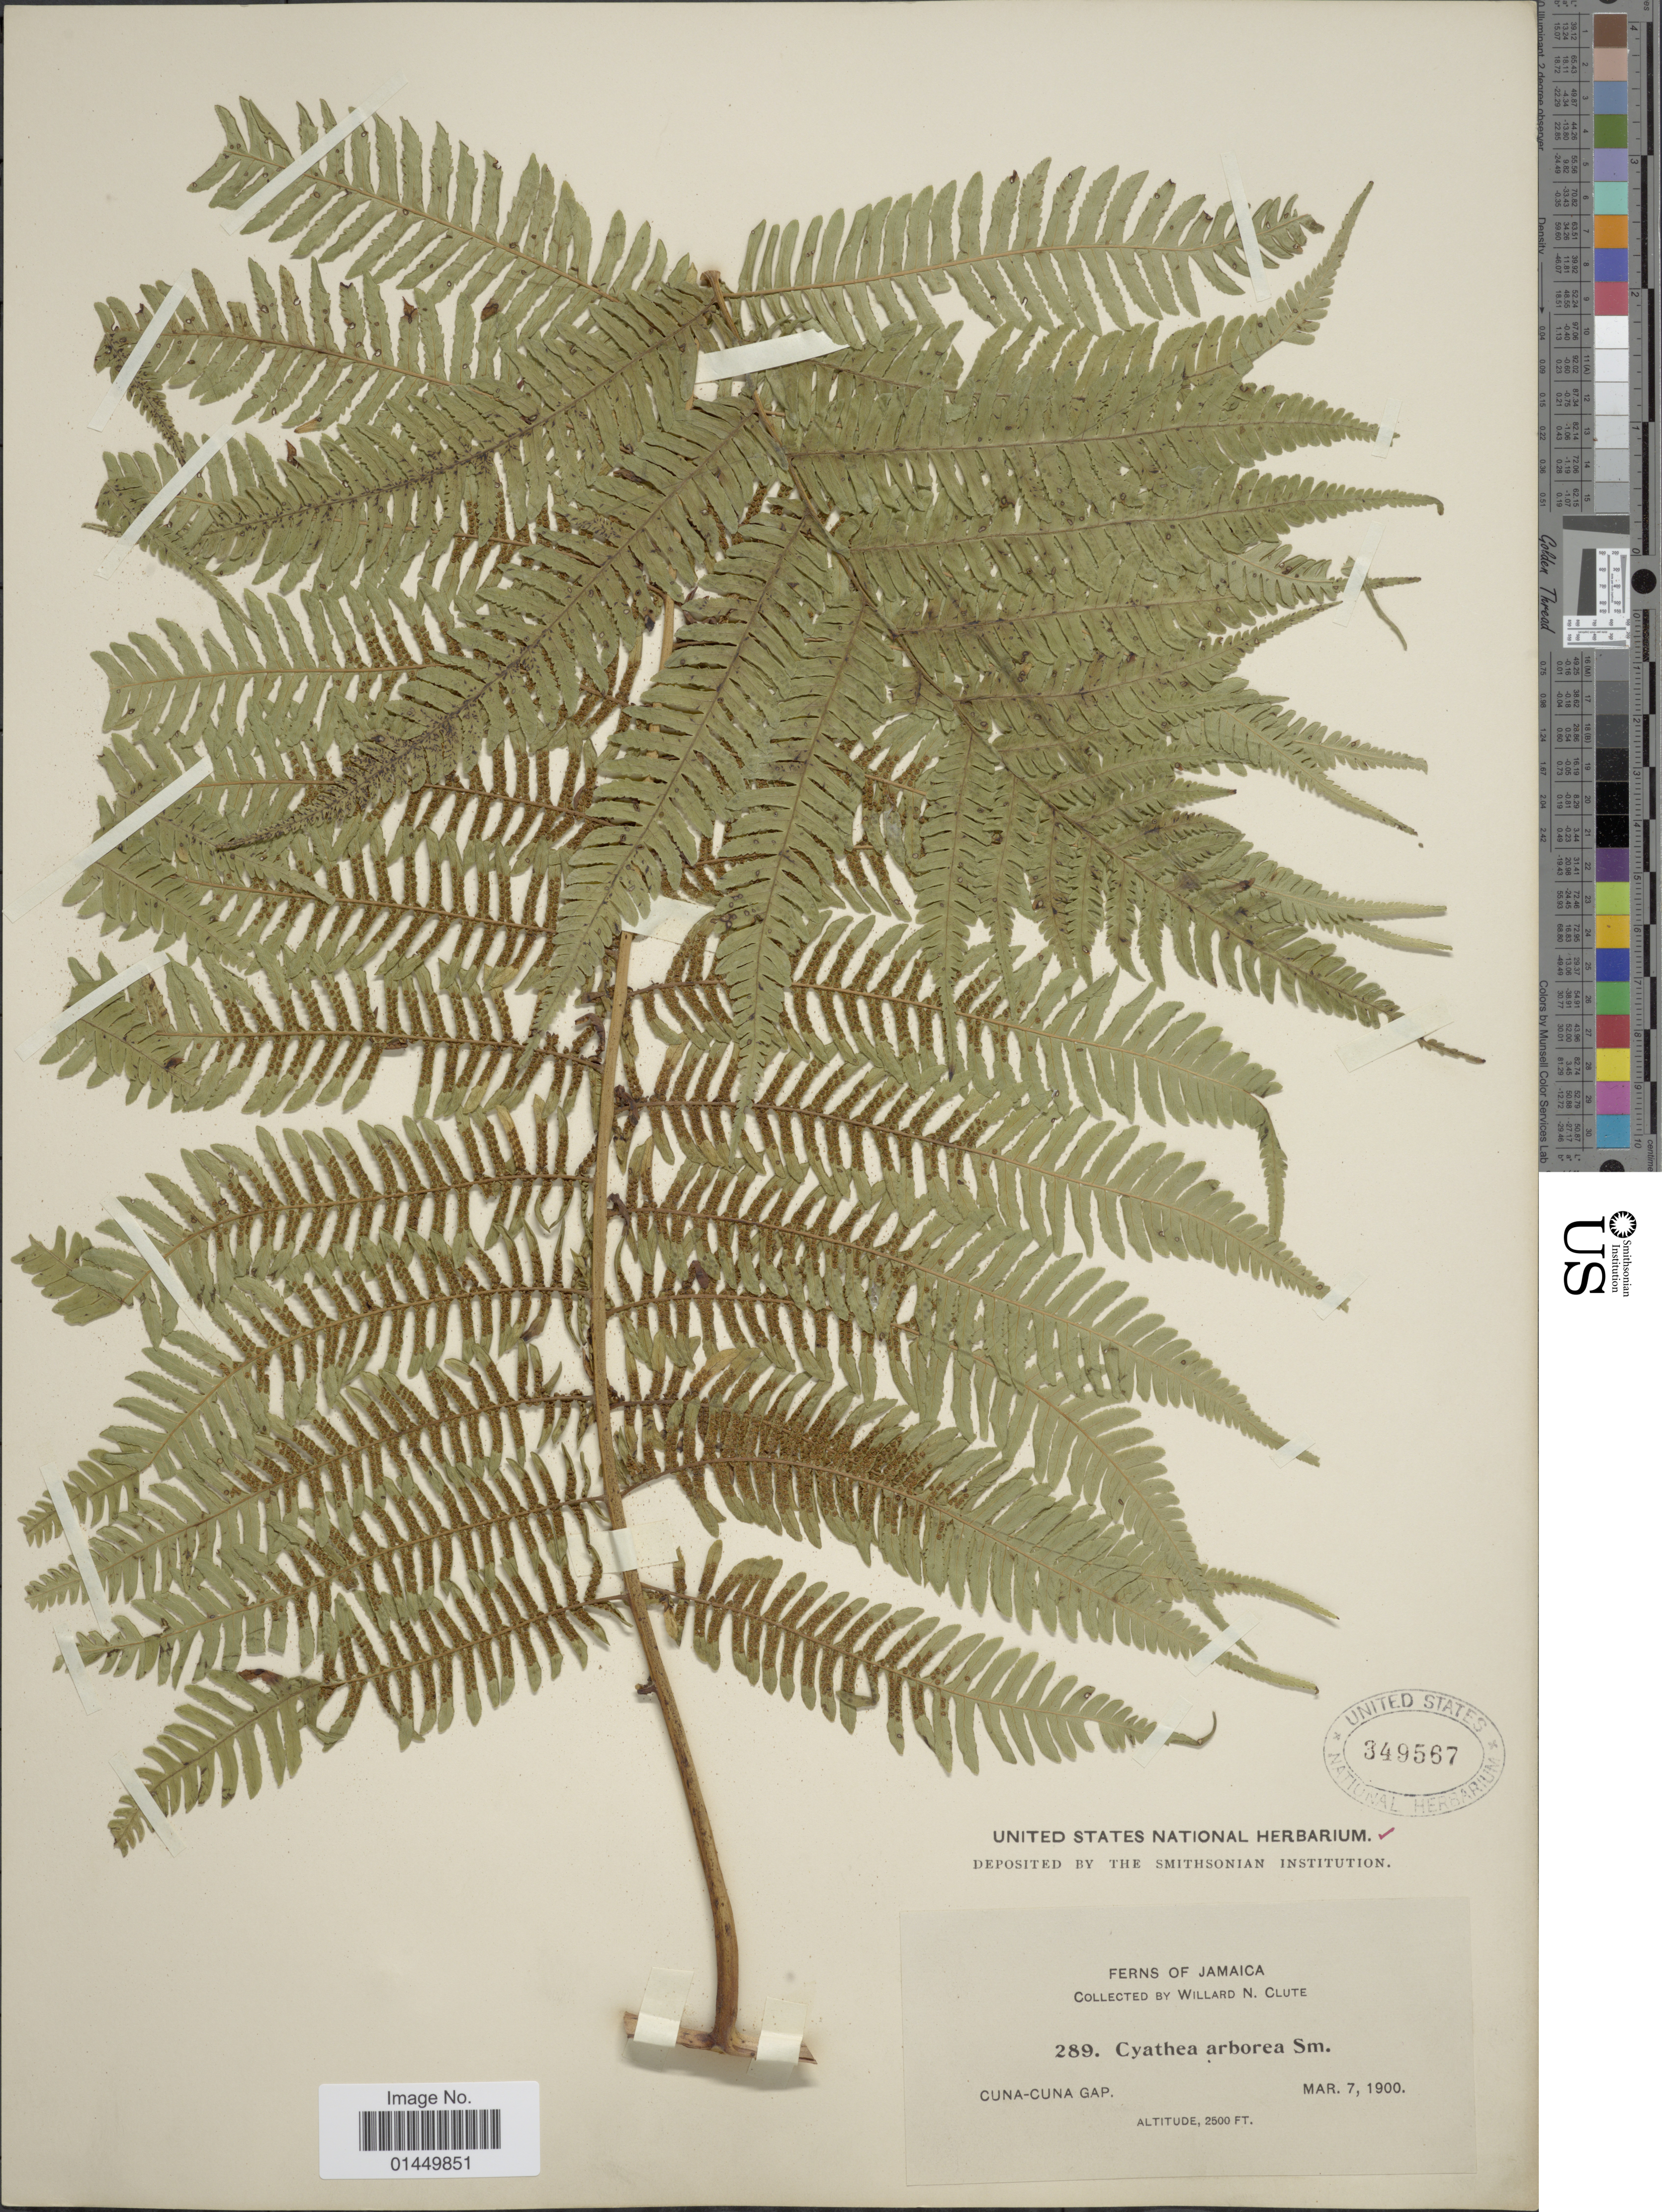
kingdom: Plantae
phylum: Tracheophyta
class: Polypodiopsida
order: Cyatheales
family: Cyatheaceae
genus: Cyathea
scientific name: Cyathea arborea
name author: (L.) Sm.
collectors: W. N. Clute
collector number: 289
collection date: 1900-03-07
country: Jamaica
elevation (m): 762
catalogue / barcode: US 349567